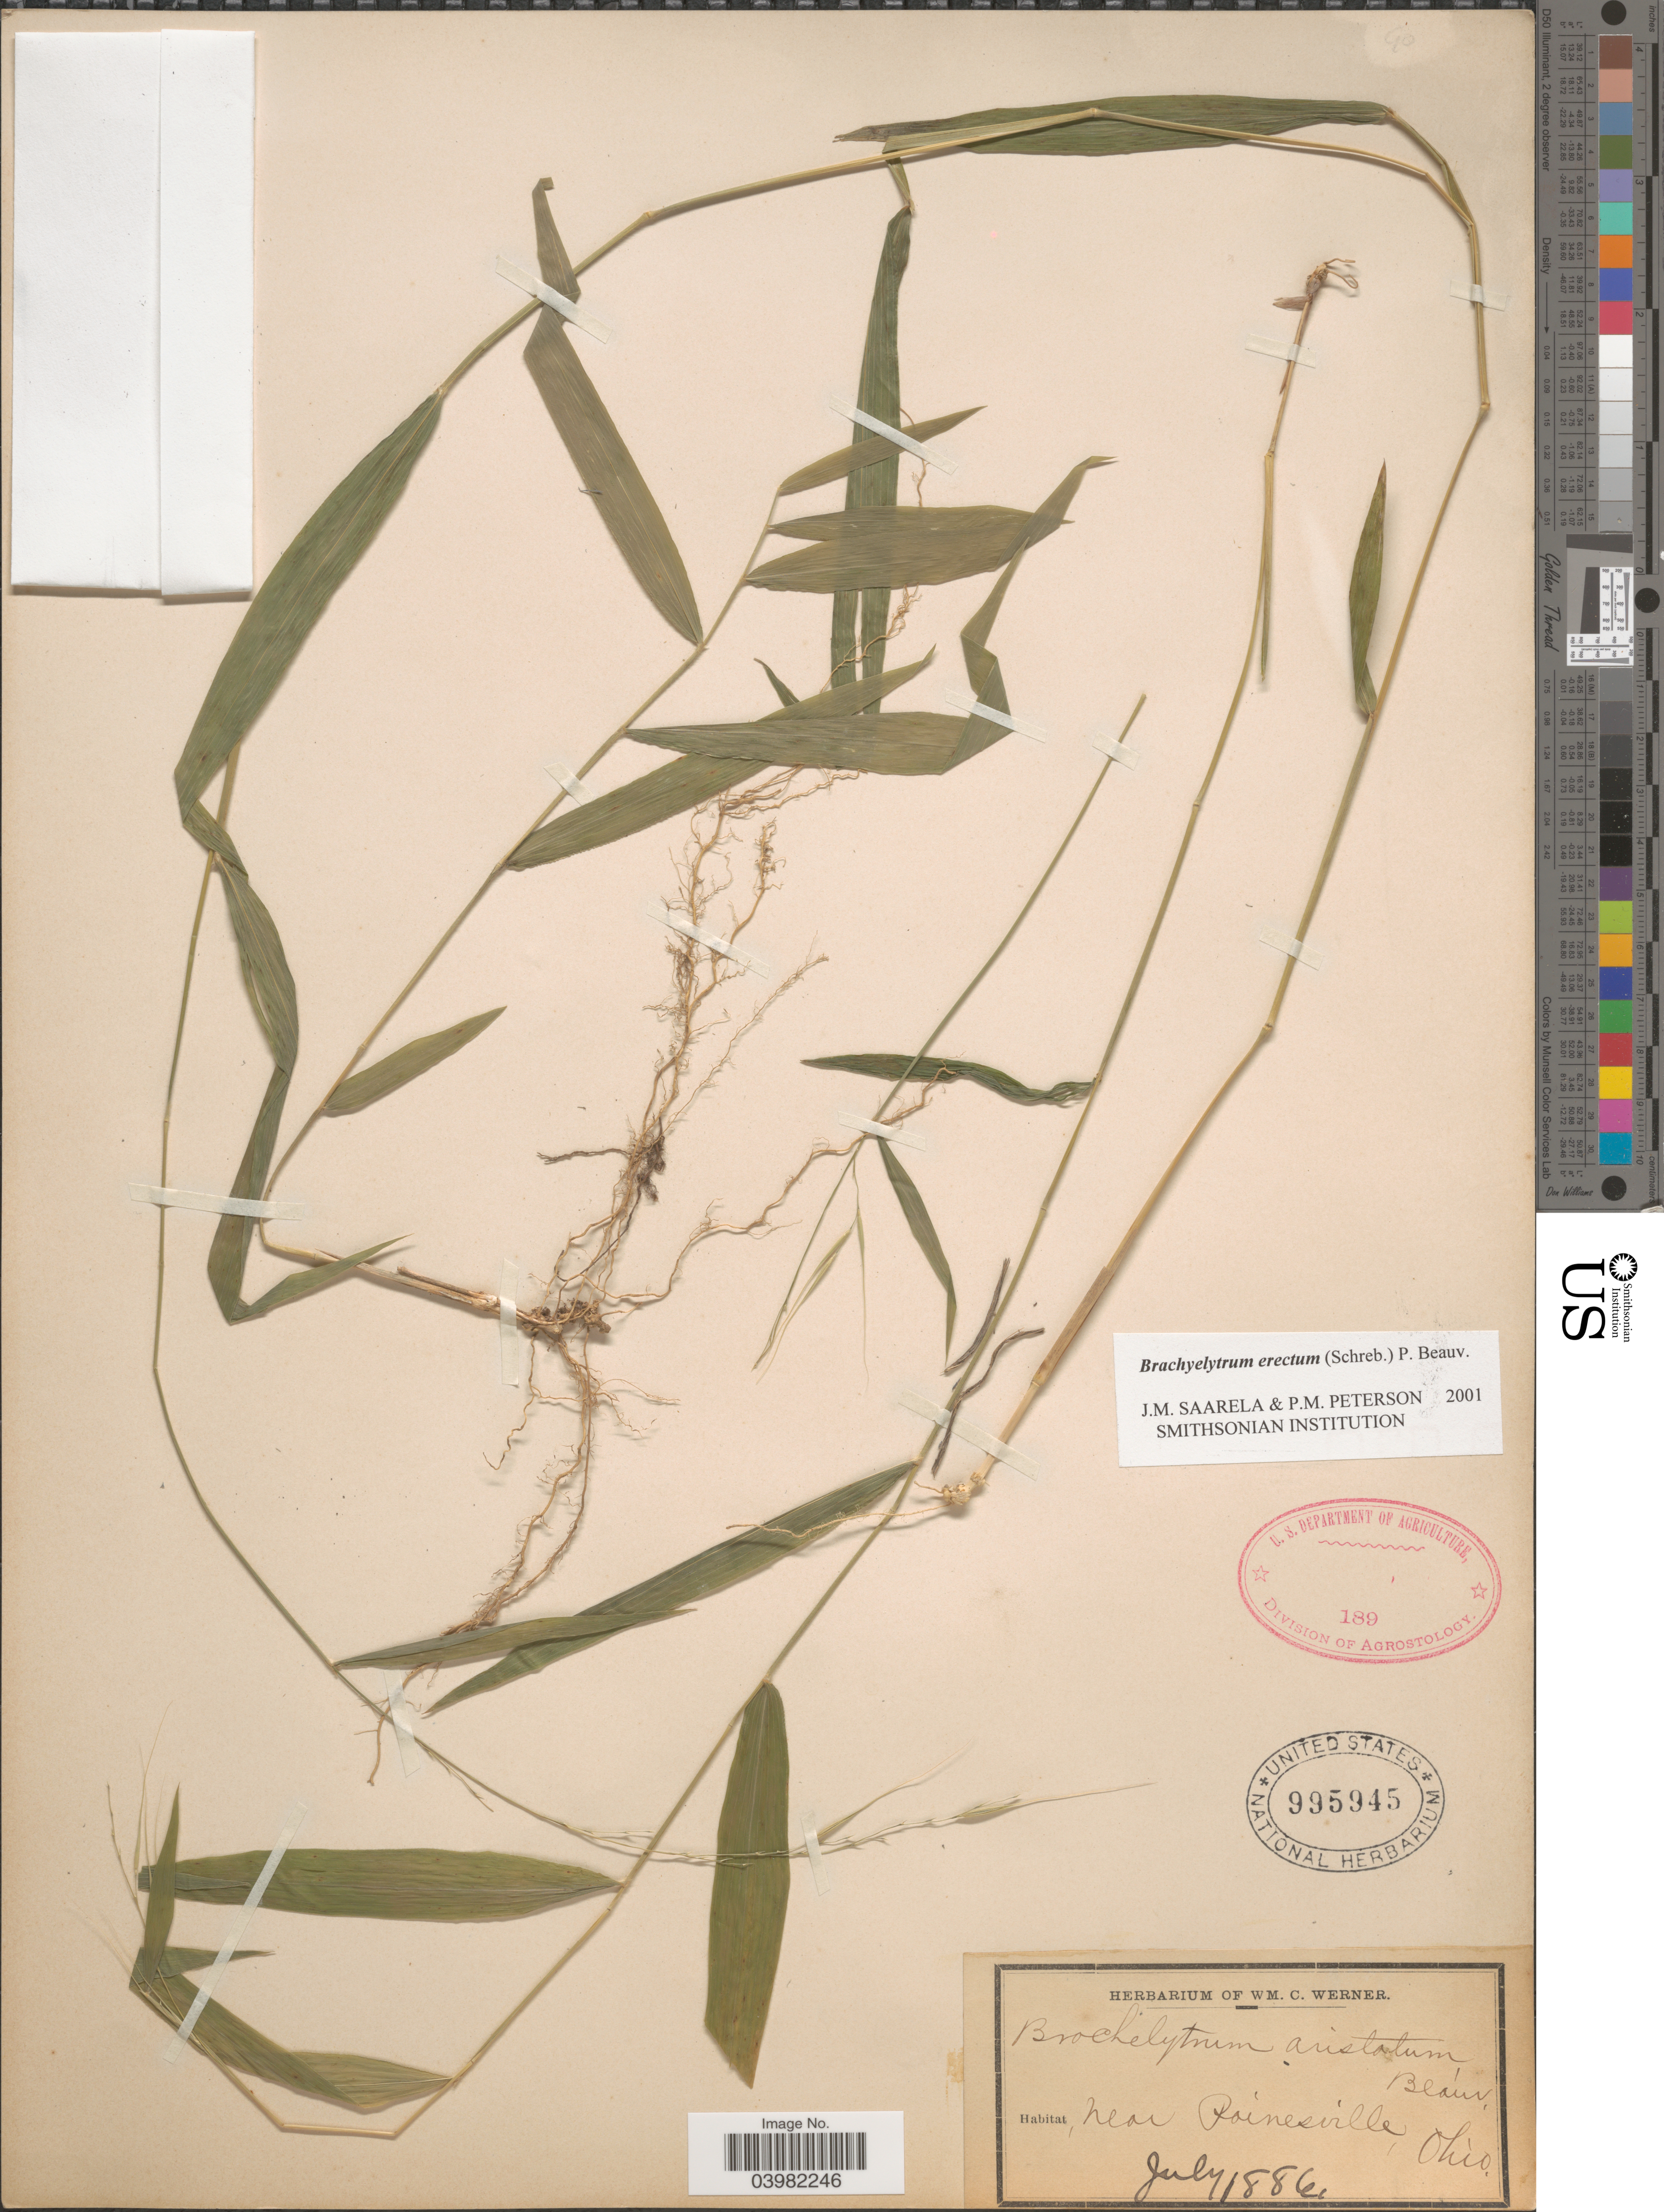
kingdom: Plantae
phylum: Tracheophyta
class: Liliopsida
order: Poales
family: Poaceae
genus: Brachyelytrum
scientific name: Brachyelytrum erectum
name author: (Schreb.) P. Beauv.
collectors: ex herb. Wm. C. Werner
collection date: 1886-07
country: United States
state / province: Ohio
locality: Near Painesville.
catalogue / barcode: US 995945